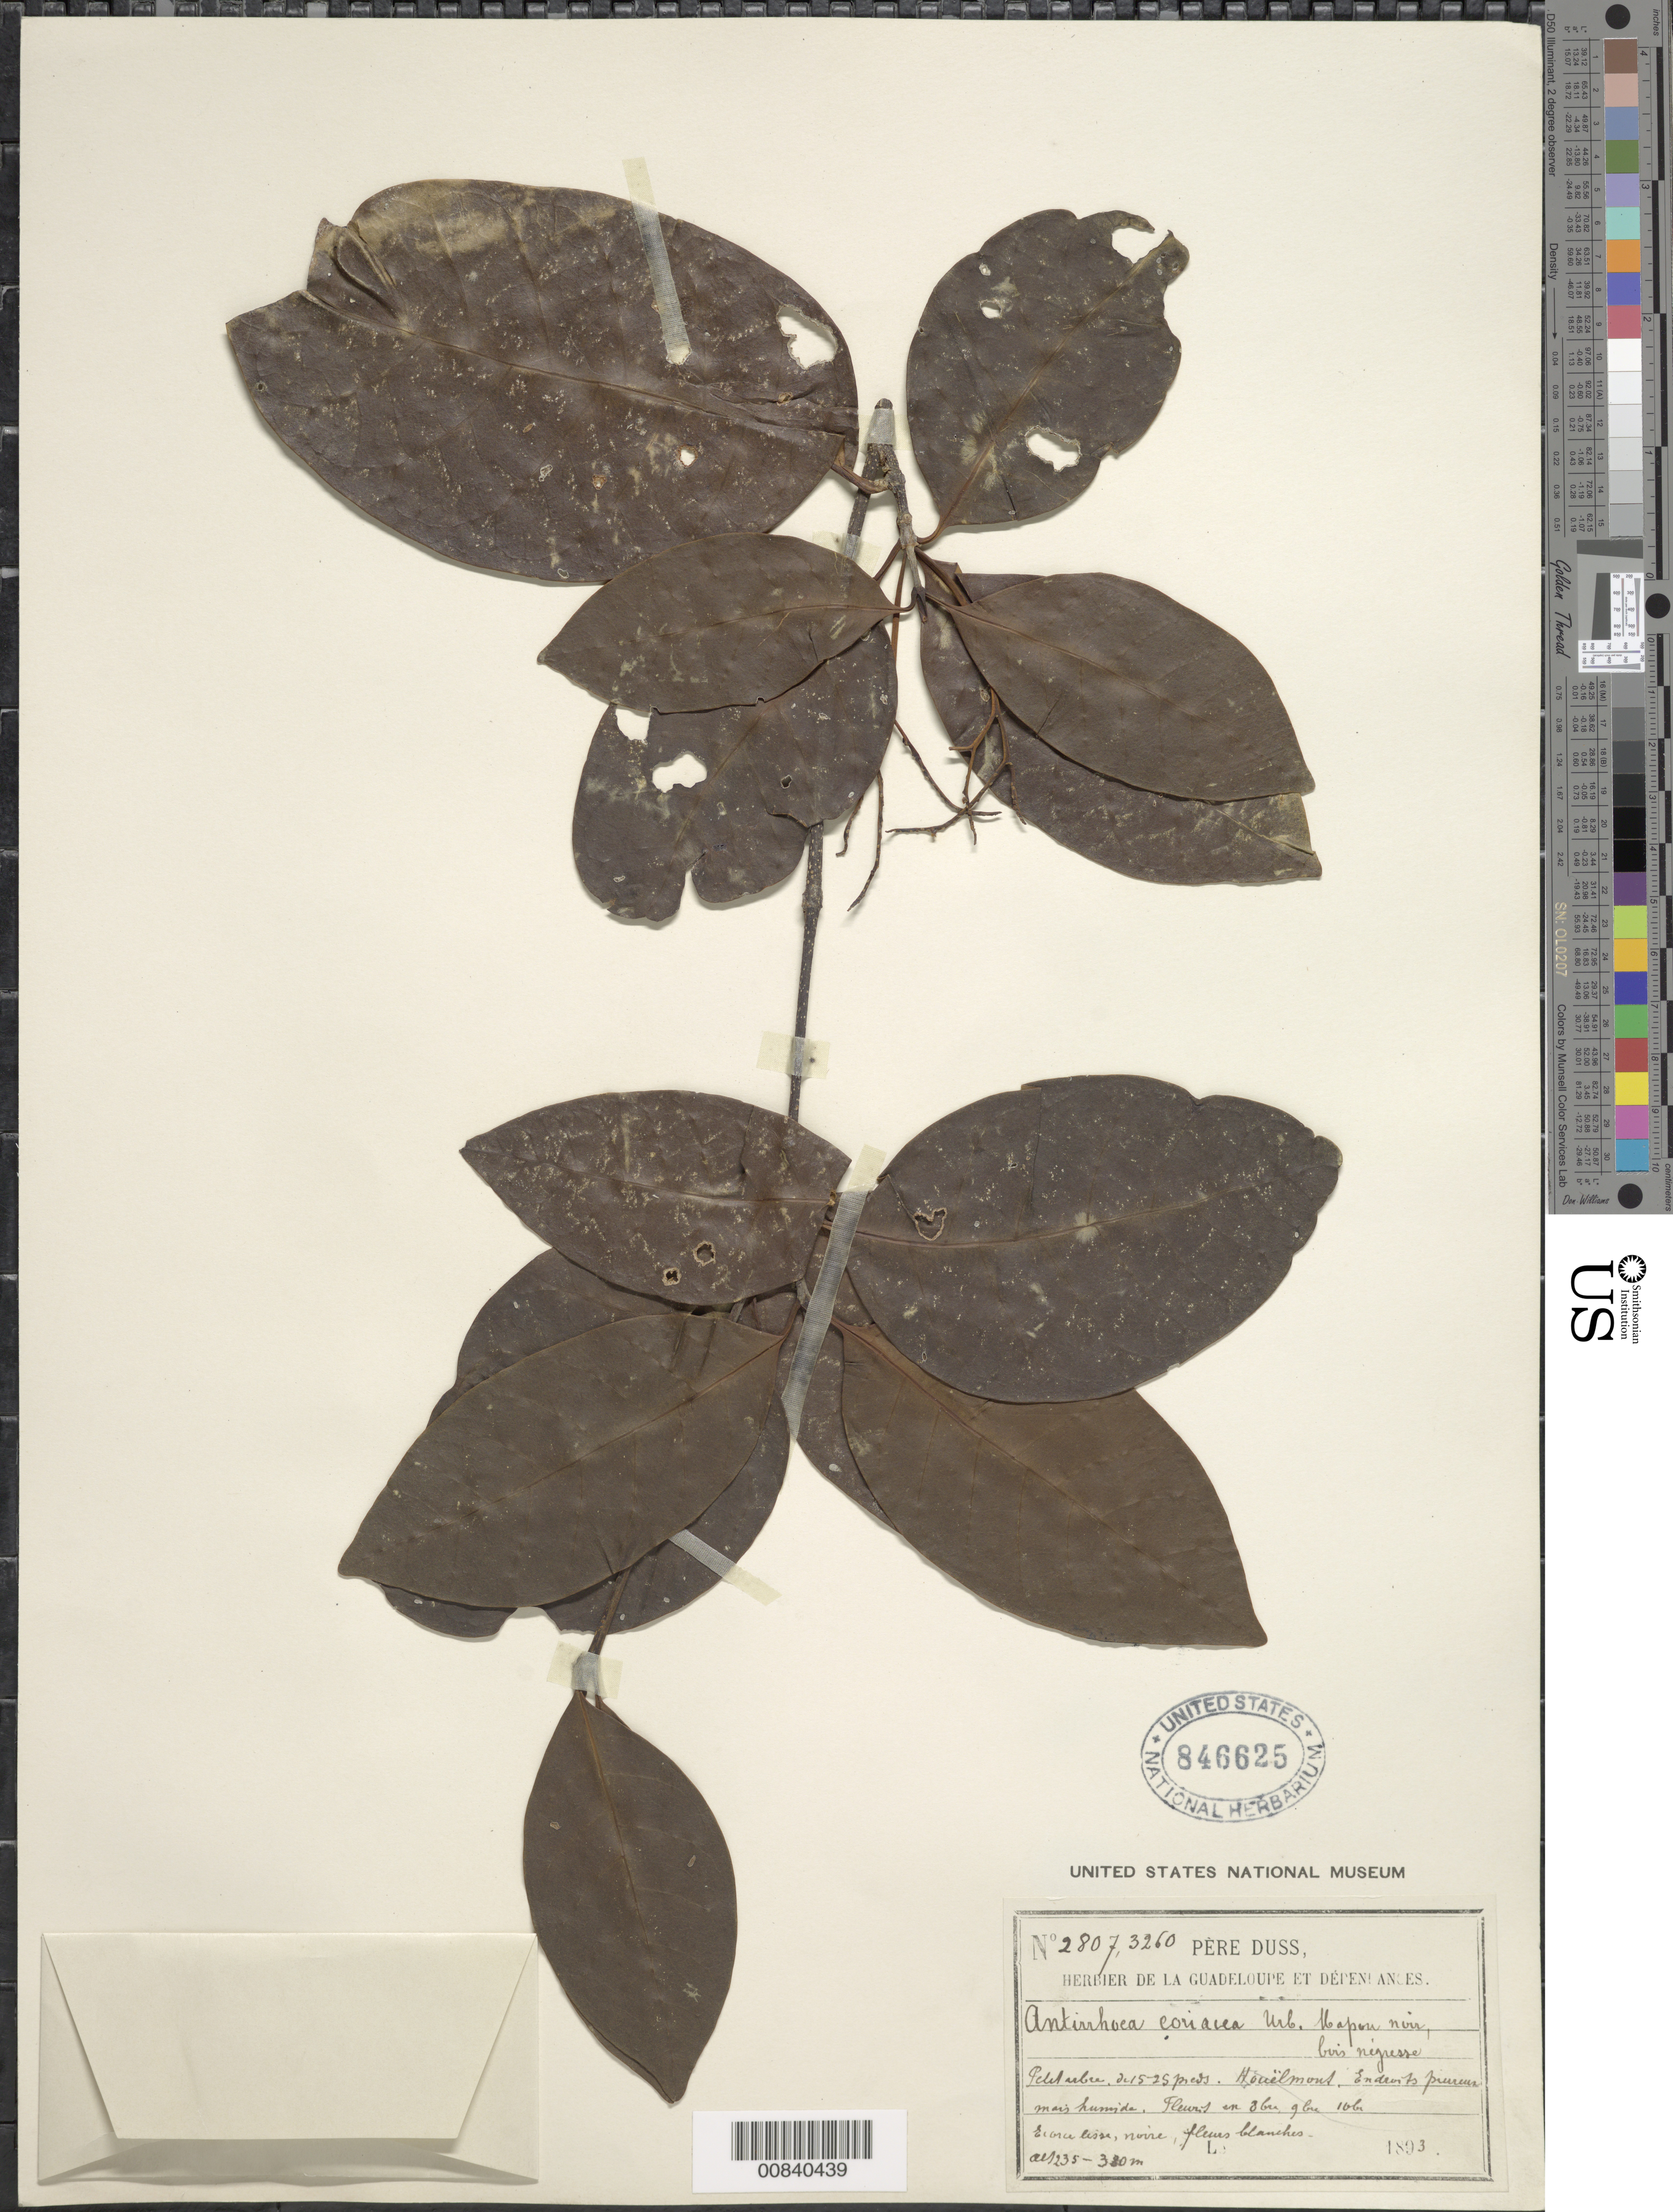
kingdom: Plantae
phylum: Tracheophyta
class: Magnoliopsida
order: Gentianales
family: Rubiaceae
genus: Stenostomum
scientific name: Stenostomum coriaceum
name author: (Vahl) Griseb.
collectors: Père Duss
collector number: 2807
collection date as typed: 1893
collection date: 1893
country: Guadeloupe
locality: Houëlmont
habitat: Endros -- pieureus (sp?) mais humide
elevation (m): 235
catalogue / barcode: US 846625